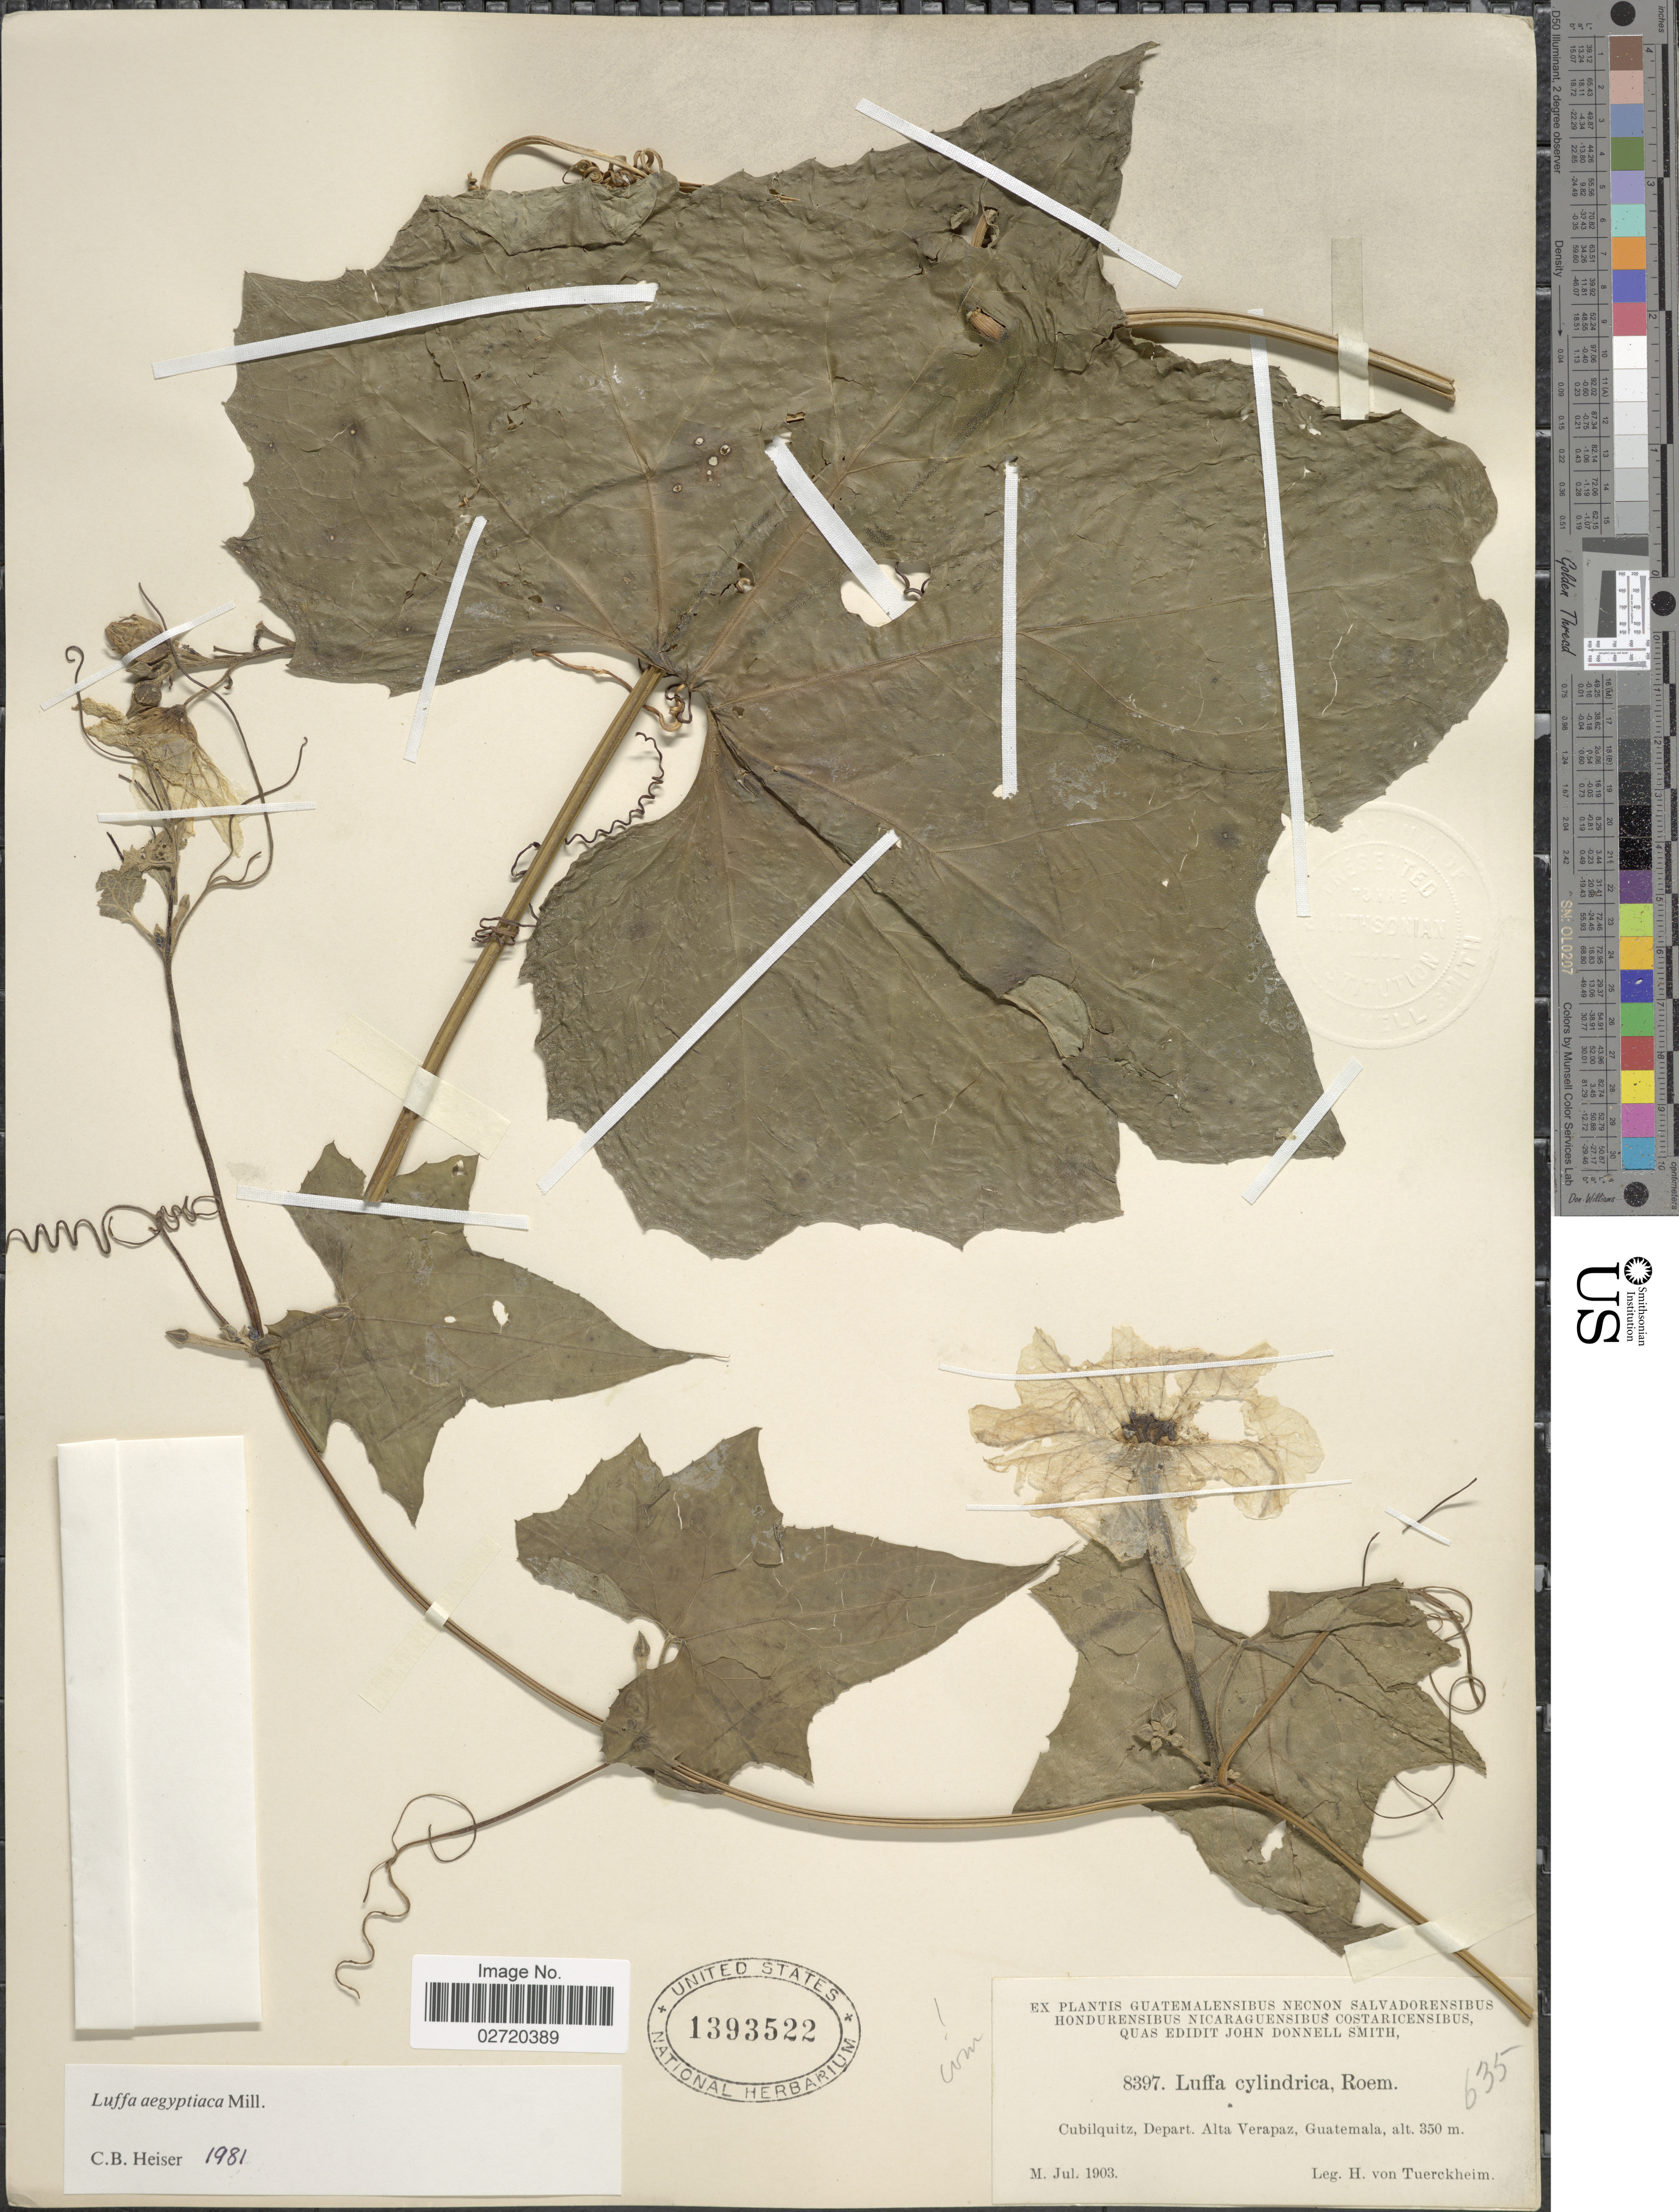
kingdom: Plantae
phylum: Tracheophyta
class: Magnoliopsida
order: Cucurbitales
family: Cucurbitaceae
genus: Luffa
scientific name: Luffa aegyptiaca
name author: Mill.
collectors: H. von Türckheim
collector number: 8397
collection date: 1903-07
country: Guatemala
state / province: Alta Verapaz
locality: Cubilquitz, Depart. Alta Verapaz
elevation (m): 350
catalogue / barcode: US 1393522